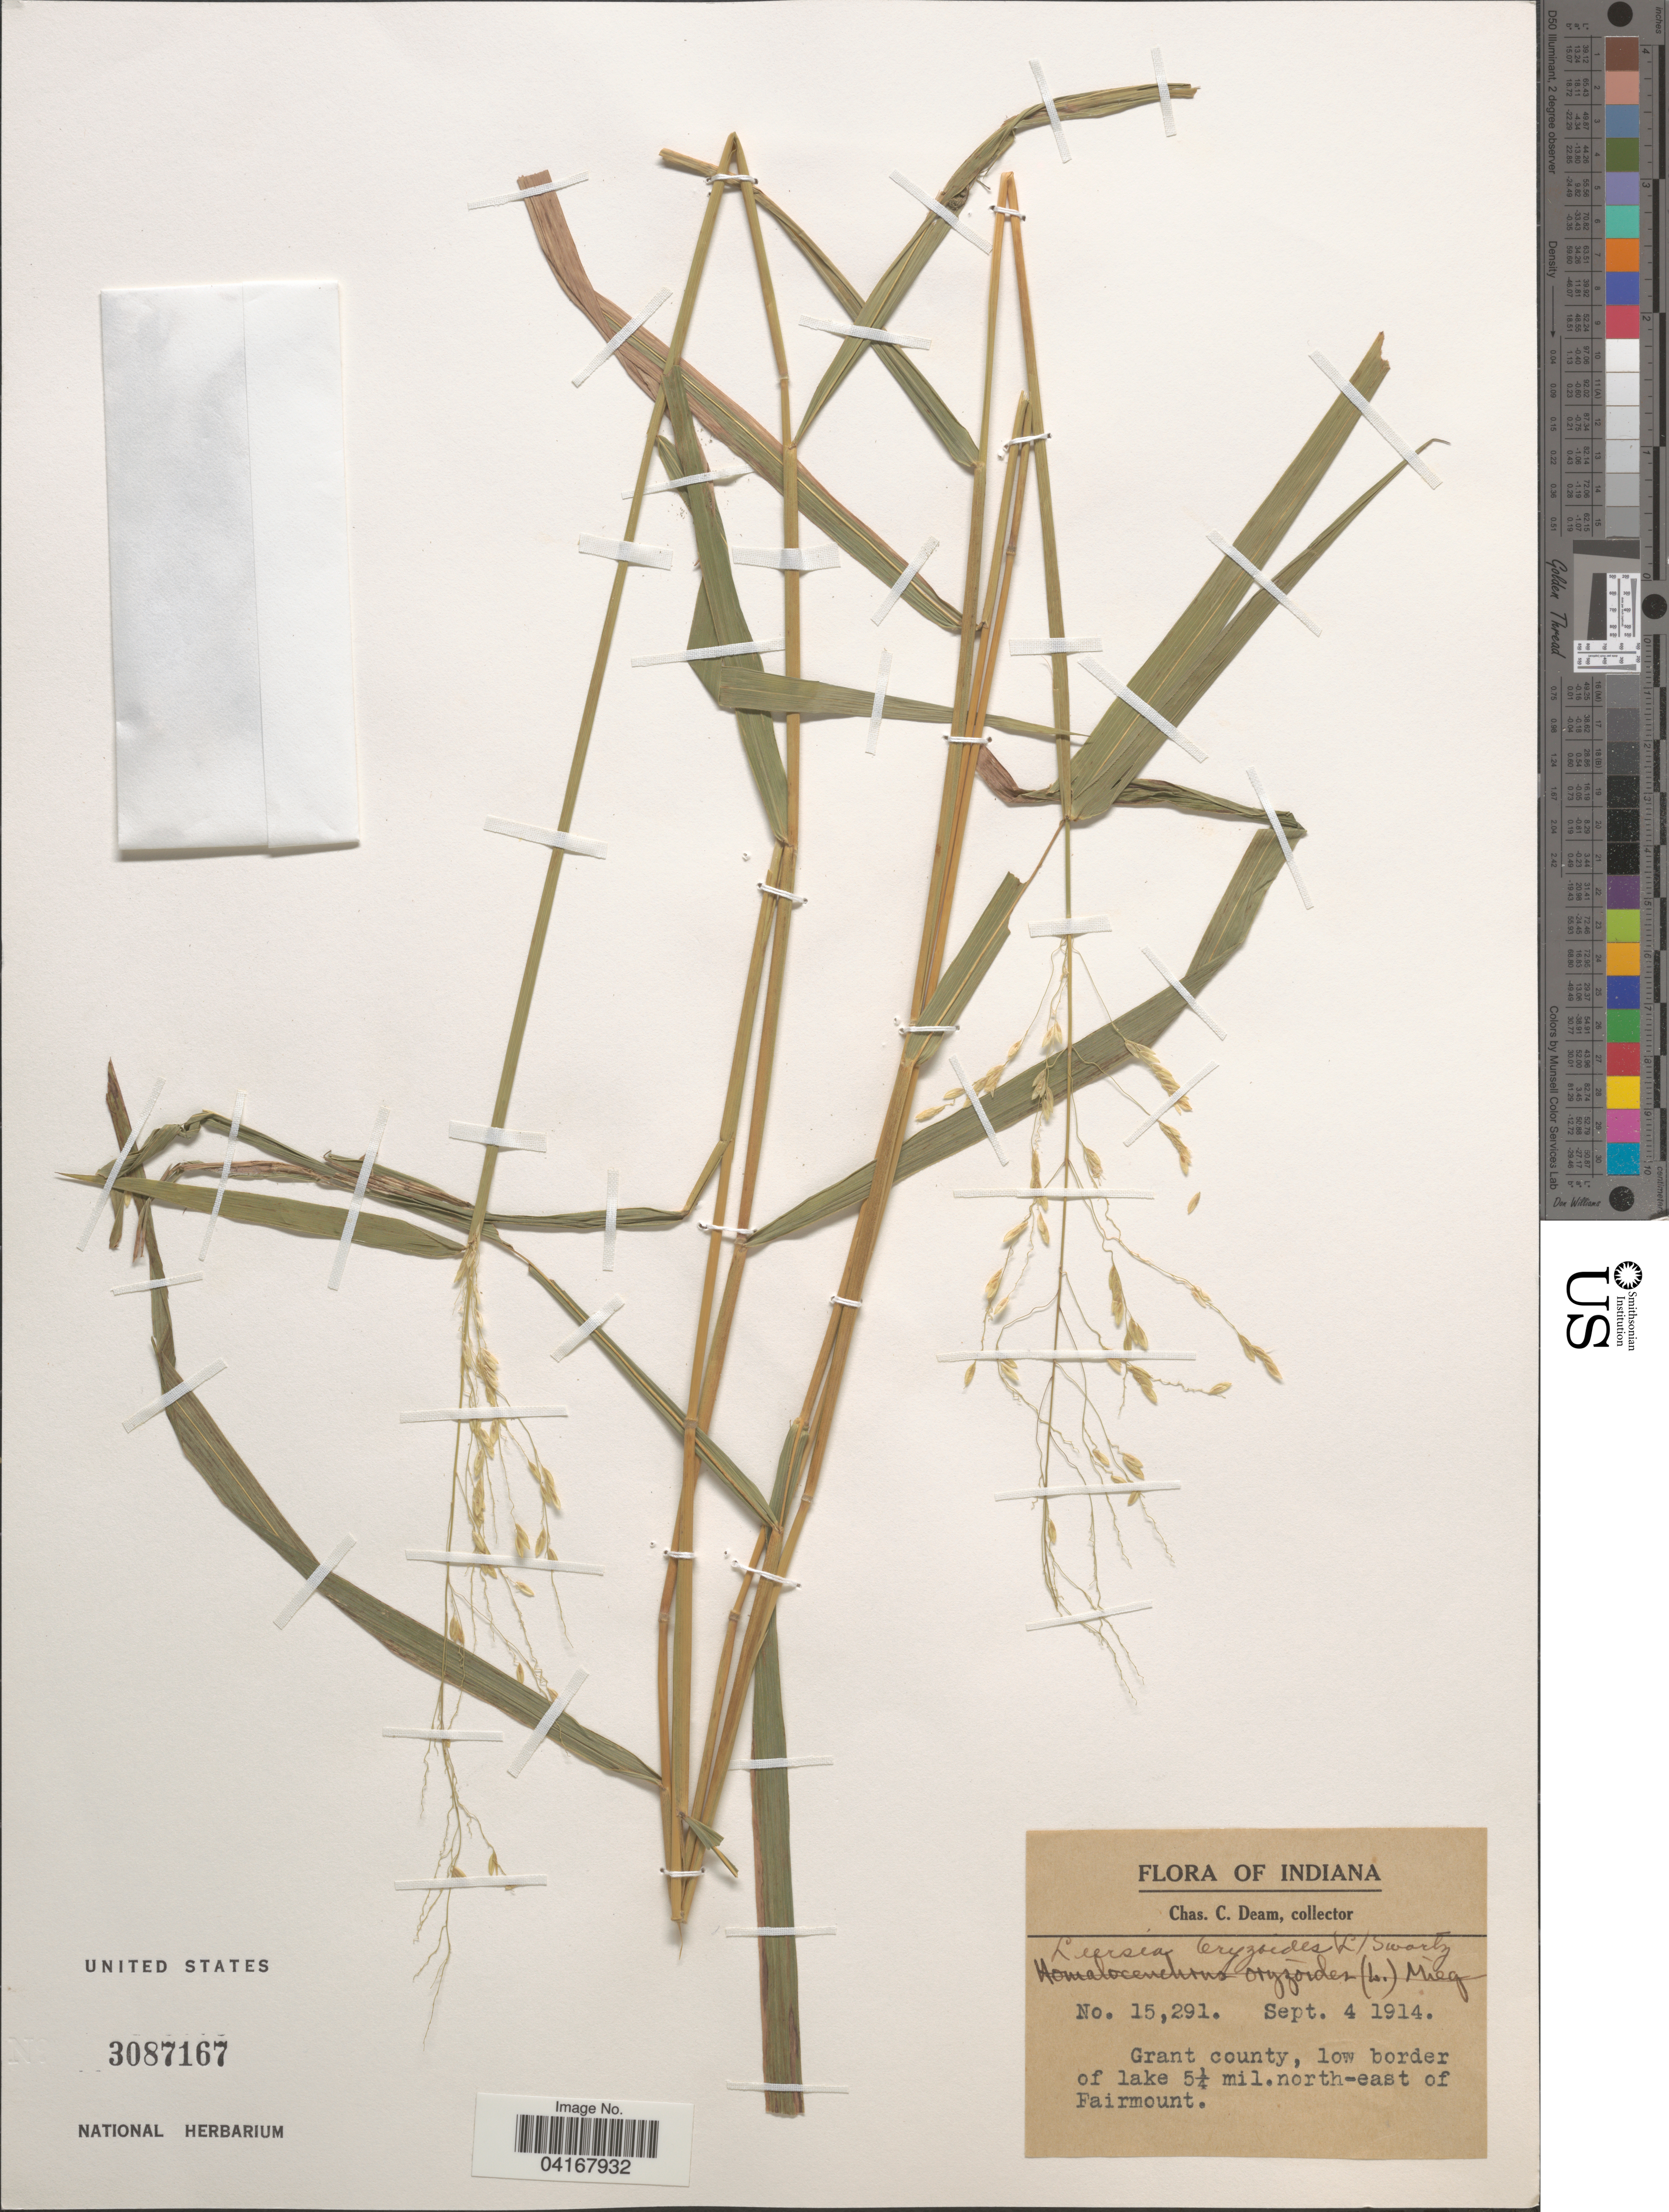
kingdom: Plantae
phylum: Tracheophyta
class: Liliopsida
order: Poales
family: Poaceae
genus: Leersia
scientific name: Leersia oryzoides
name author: (L.) Sw.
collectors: C. C. Deam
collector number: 15291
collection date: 1914-09-04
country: United States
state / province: Indiana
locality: Grant county, low border of lake 5¼ mil.north-east of Fairmount.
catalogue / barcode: US 3087167